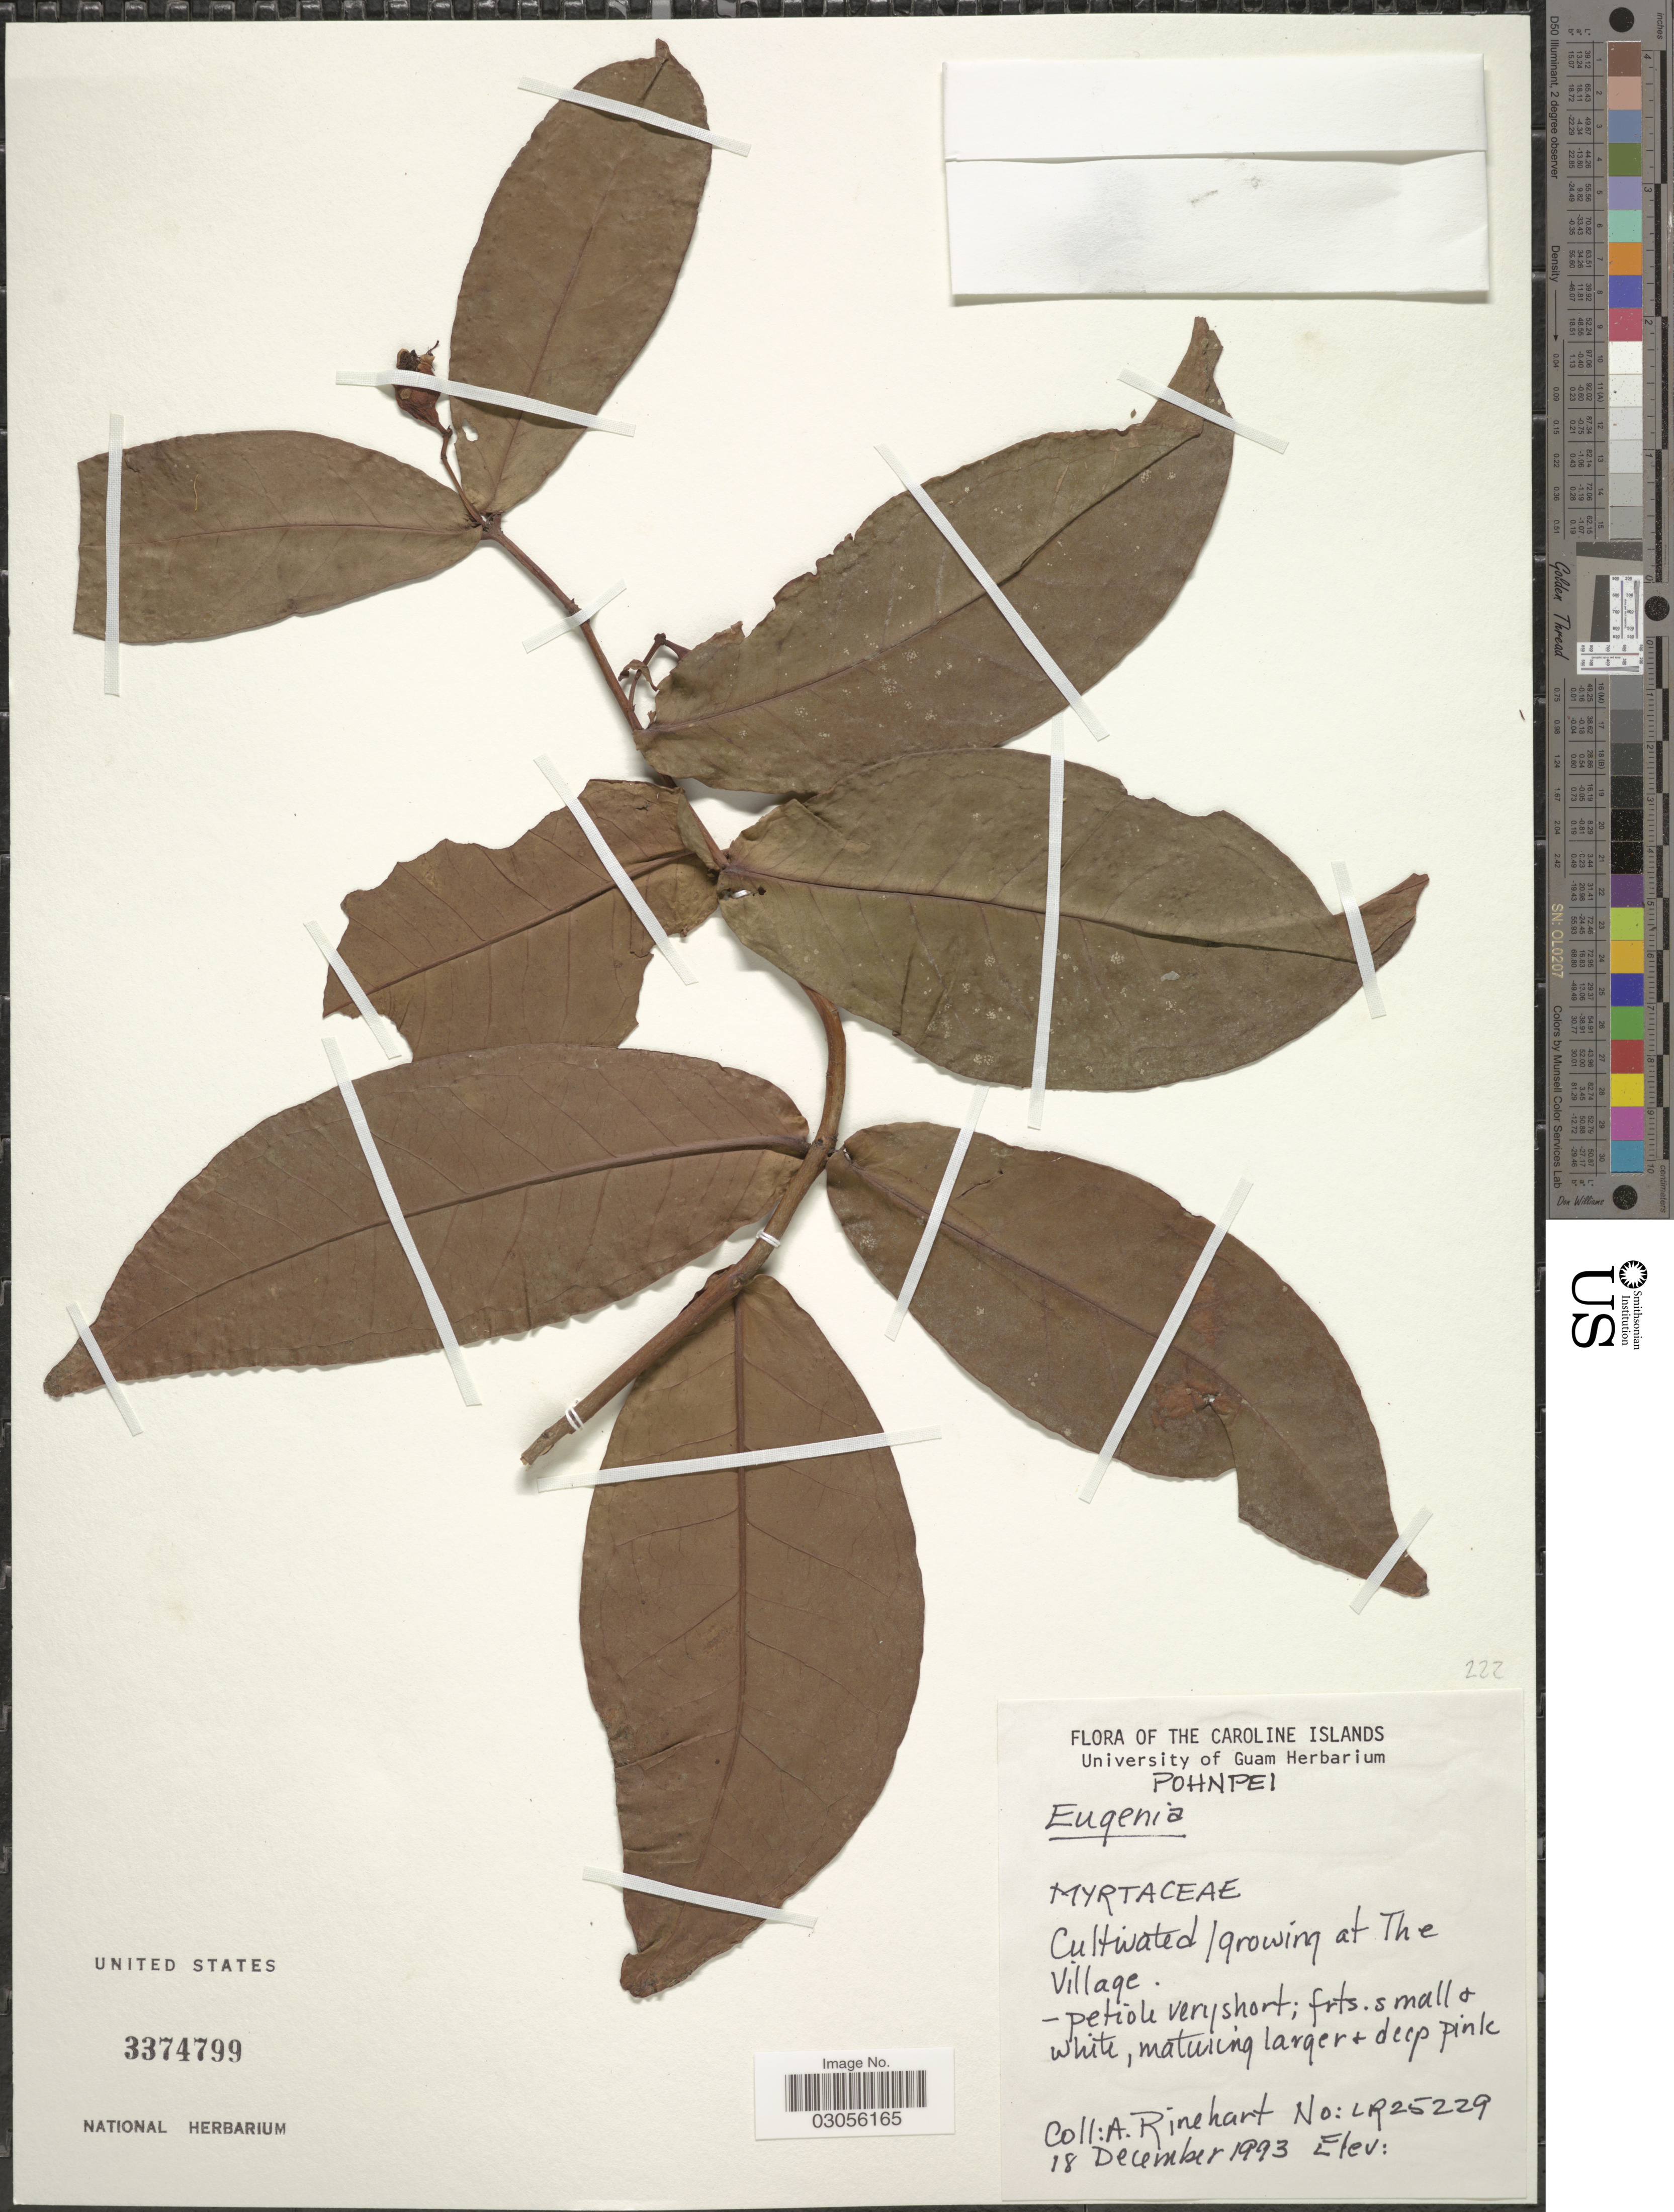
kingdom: Plantae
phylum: Tracheophyta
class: Magnoliopsida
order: Myrtales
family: Myrtaceae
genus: Syzygium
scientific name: Syzygium aqueum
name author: (Burm. f.) Altson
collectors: A. Rinehart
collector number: LR25229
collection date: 1993-12-18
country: Micronesia, Federated States of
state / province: Pohnpei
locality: The Caroline Islands.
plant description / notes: cited by Byng et al., Phytotaxa 427(2): 117. 2019.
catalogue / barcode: US 3374799